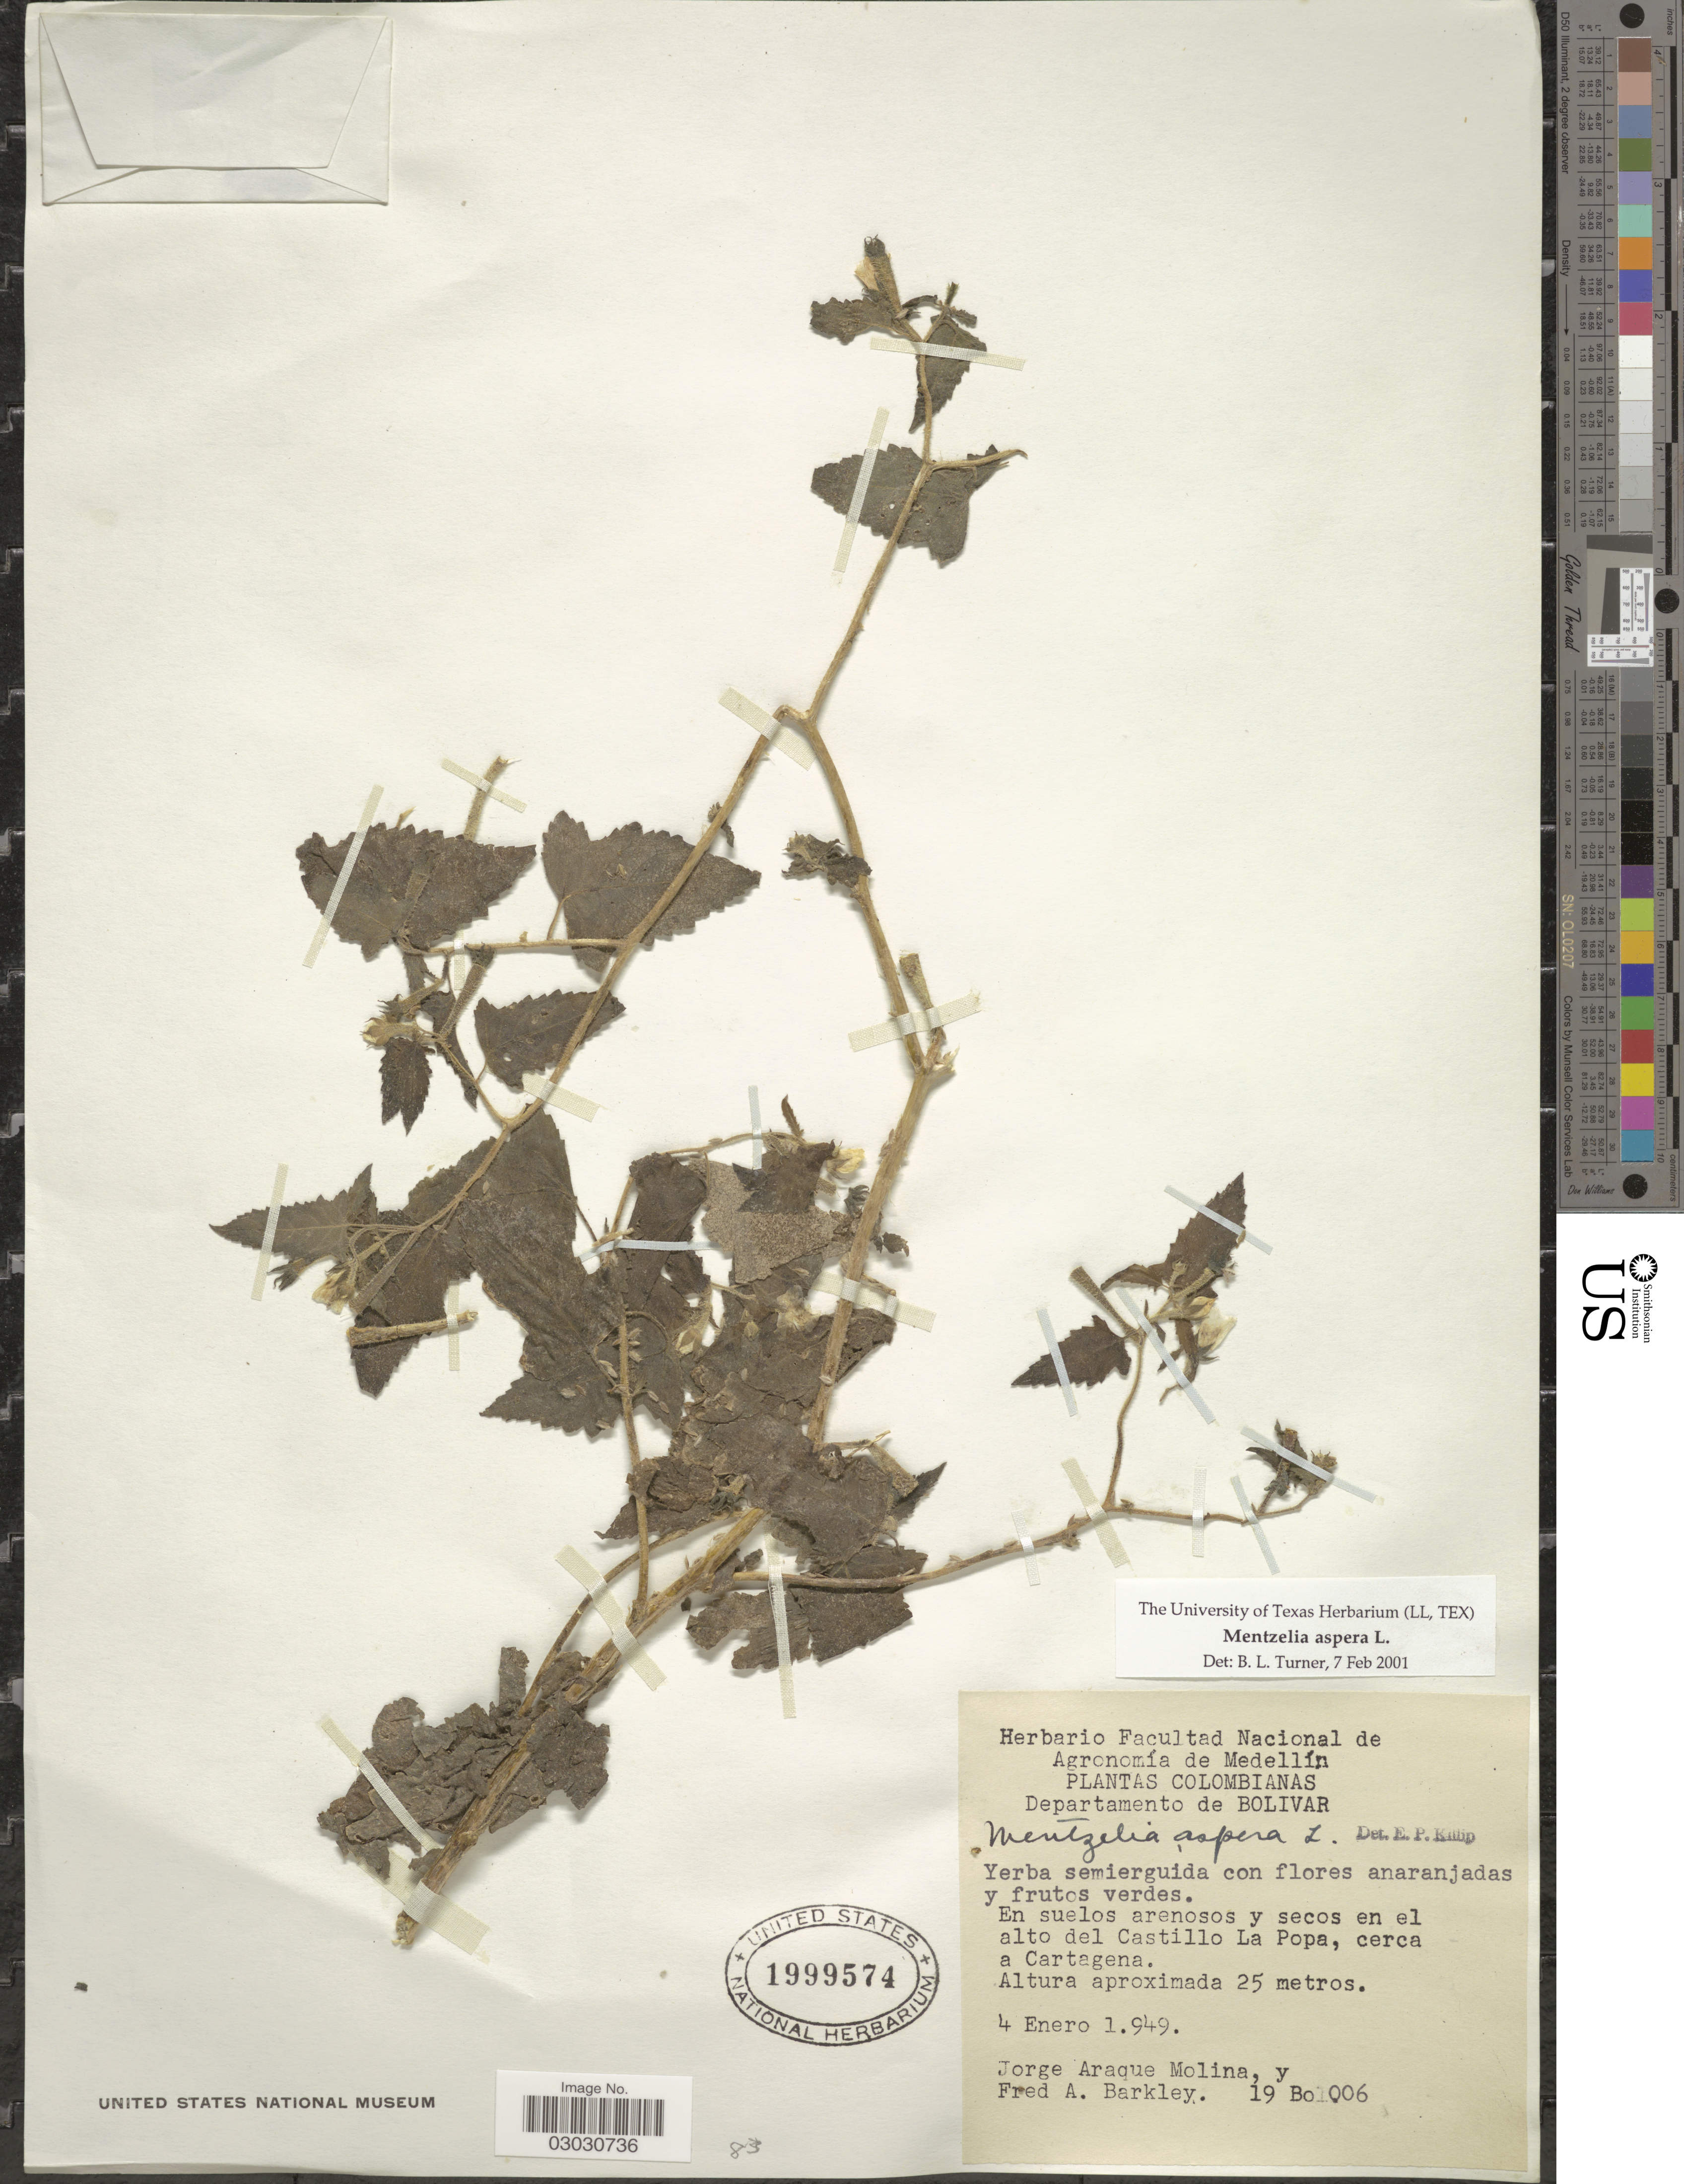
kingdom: Plantae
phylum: Tracheophyta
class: Magnoliopsida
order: Cornales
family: Loasaceae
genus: Mentzelia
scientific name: Mentzelia aspera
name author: L.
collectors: J. Araque Molina & F. A. Barkley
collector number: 19Bo1006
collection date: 1949-01-04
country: Colombia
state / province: Bolívar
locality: Departamento de Bolivar. En suelos arenosos y secos en el alto del Castillo La Popa, cerca a Cartagena.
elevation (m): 25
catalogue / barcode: US 1999574